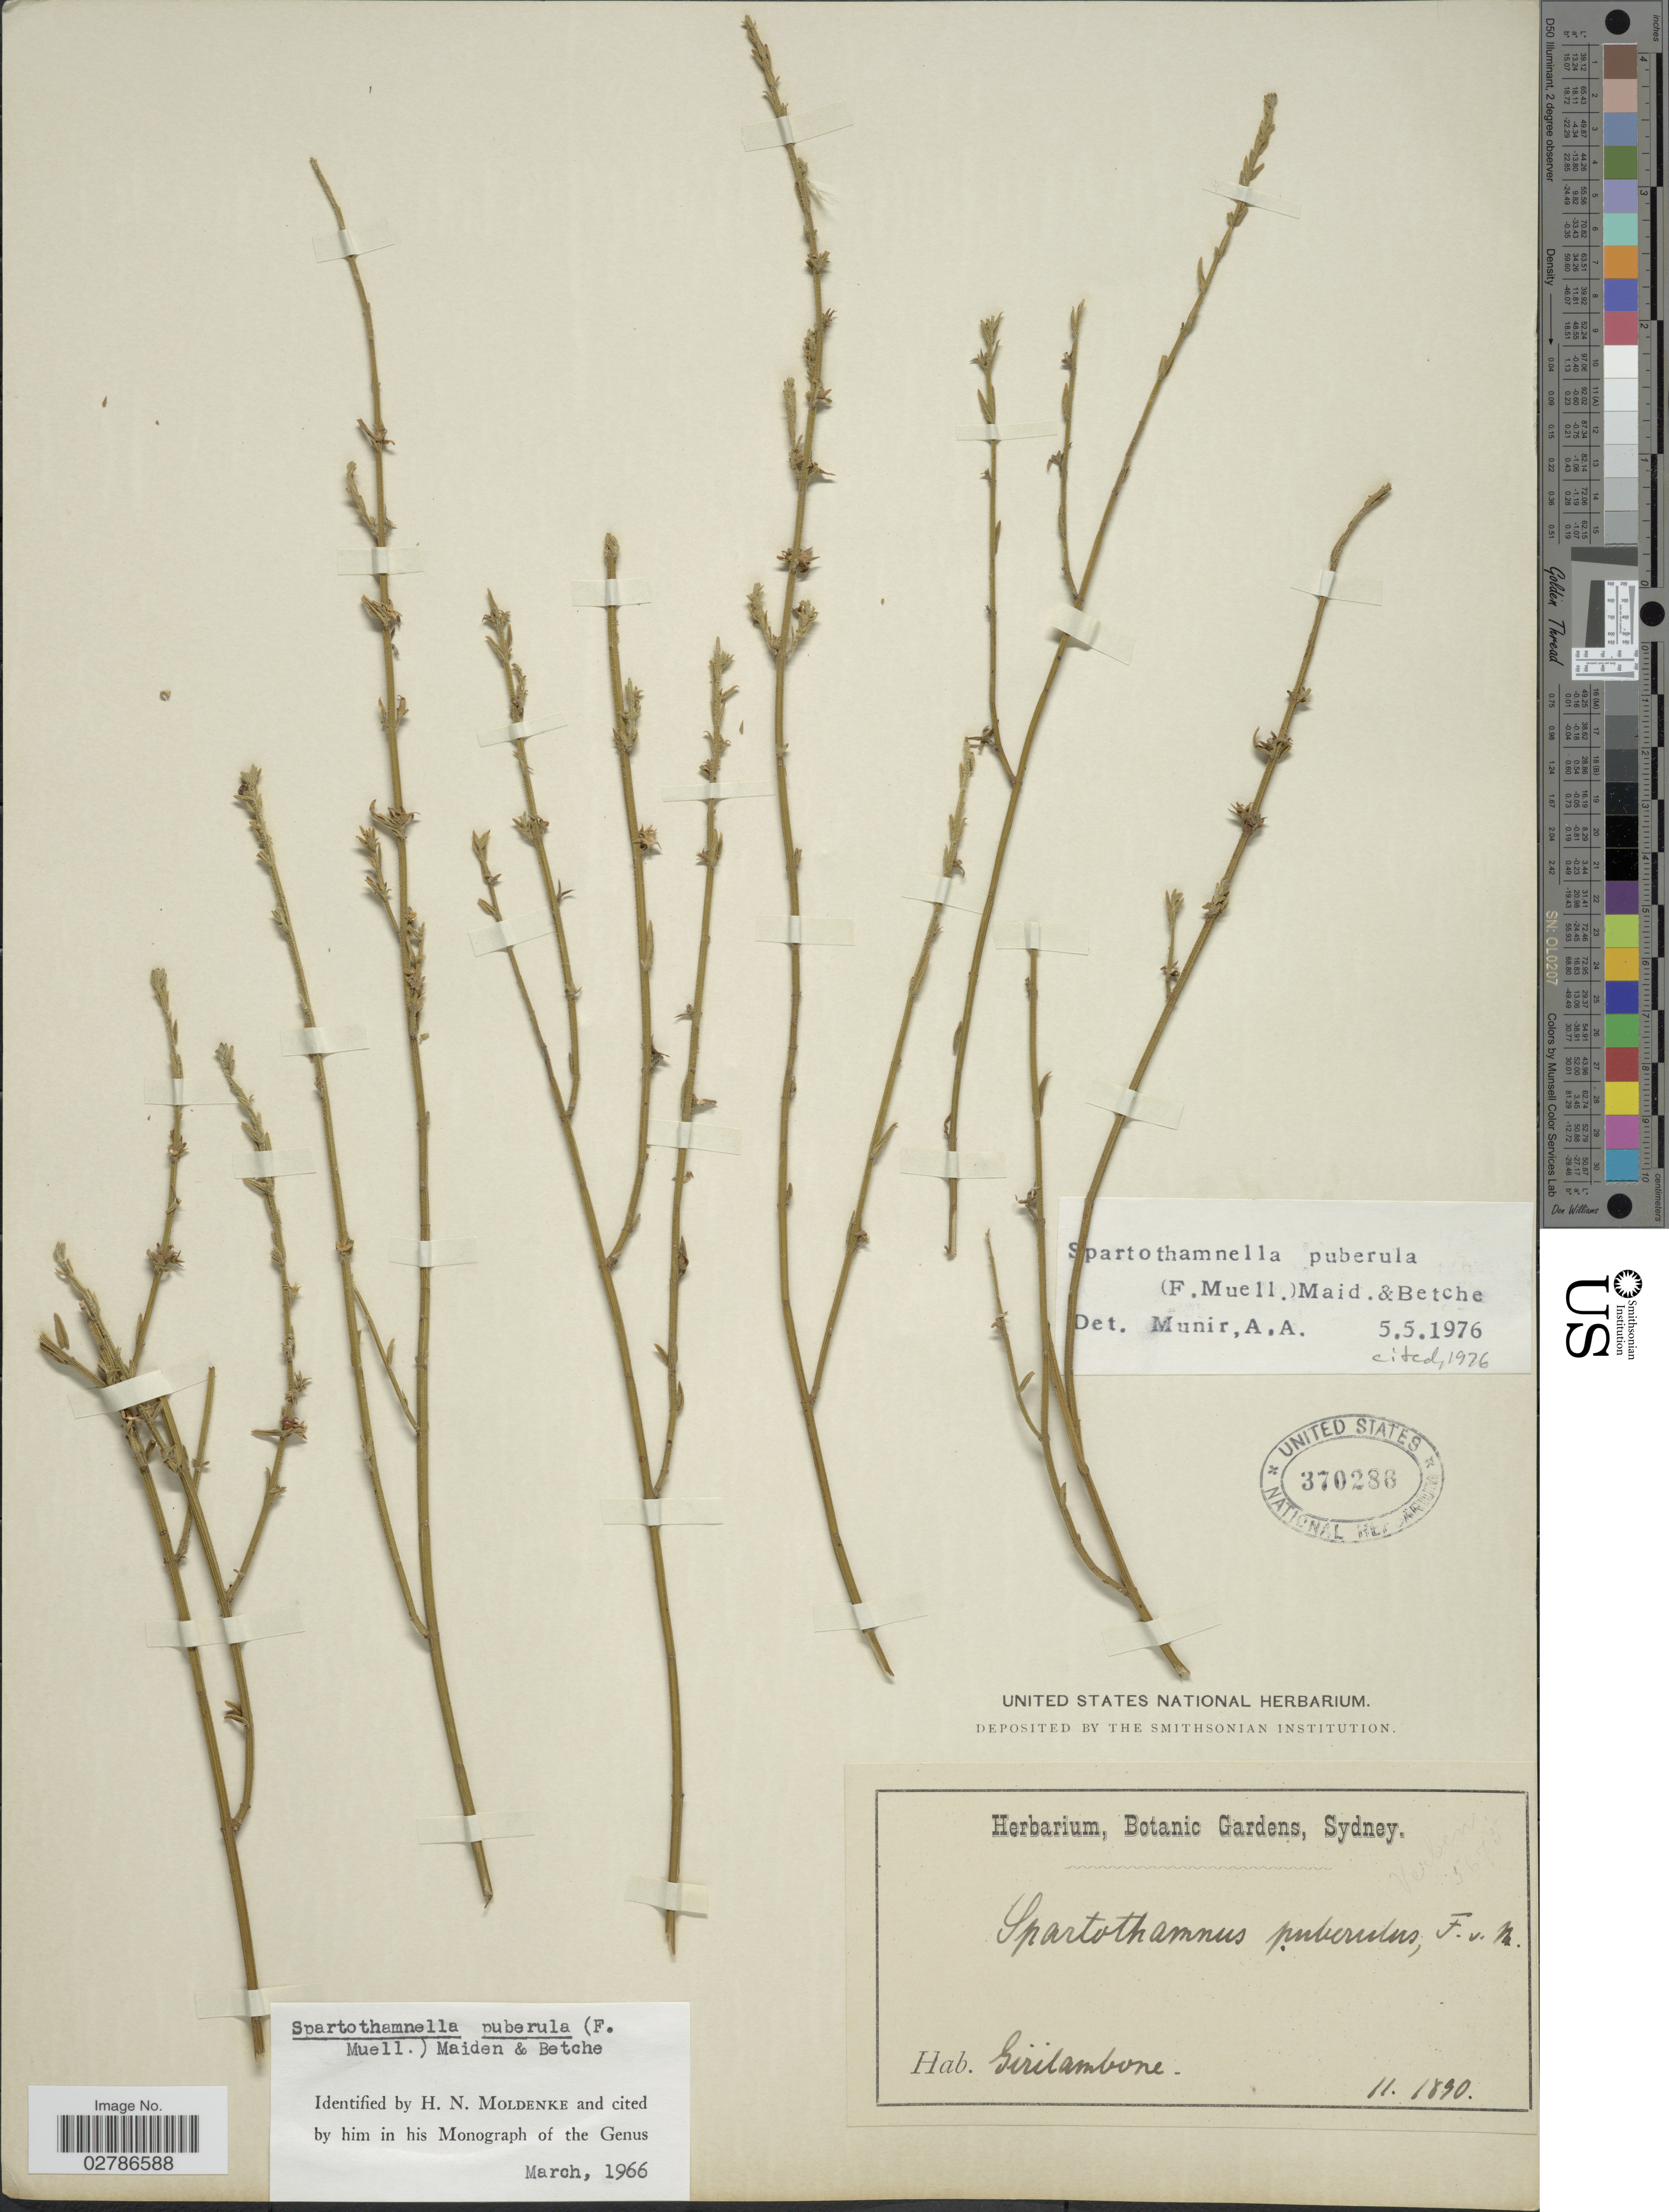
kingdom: Plantae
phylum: Tracheophyta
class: Magnoliopsida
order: Lamiales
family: Lamiaceae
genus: Spartothamnella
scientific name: Spartothamnella puberula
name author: (F. Muell.) Maiden & Betche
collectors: ex Herb. Bot. Gard. Sydney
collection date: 1890-11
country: Australia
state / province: New South Wales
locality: Girilambone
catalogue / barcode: US 370286